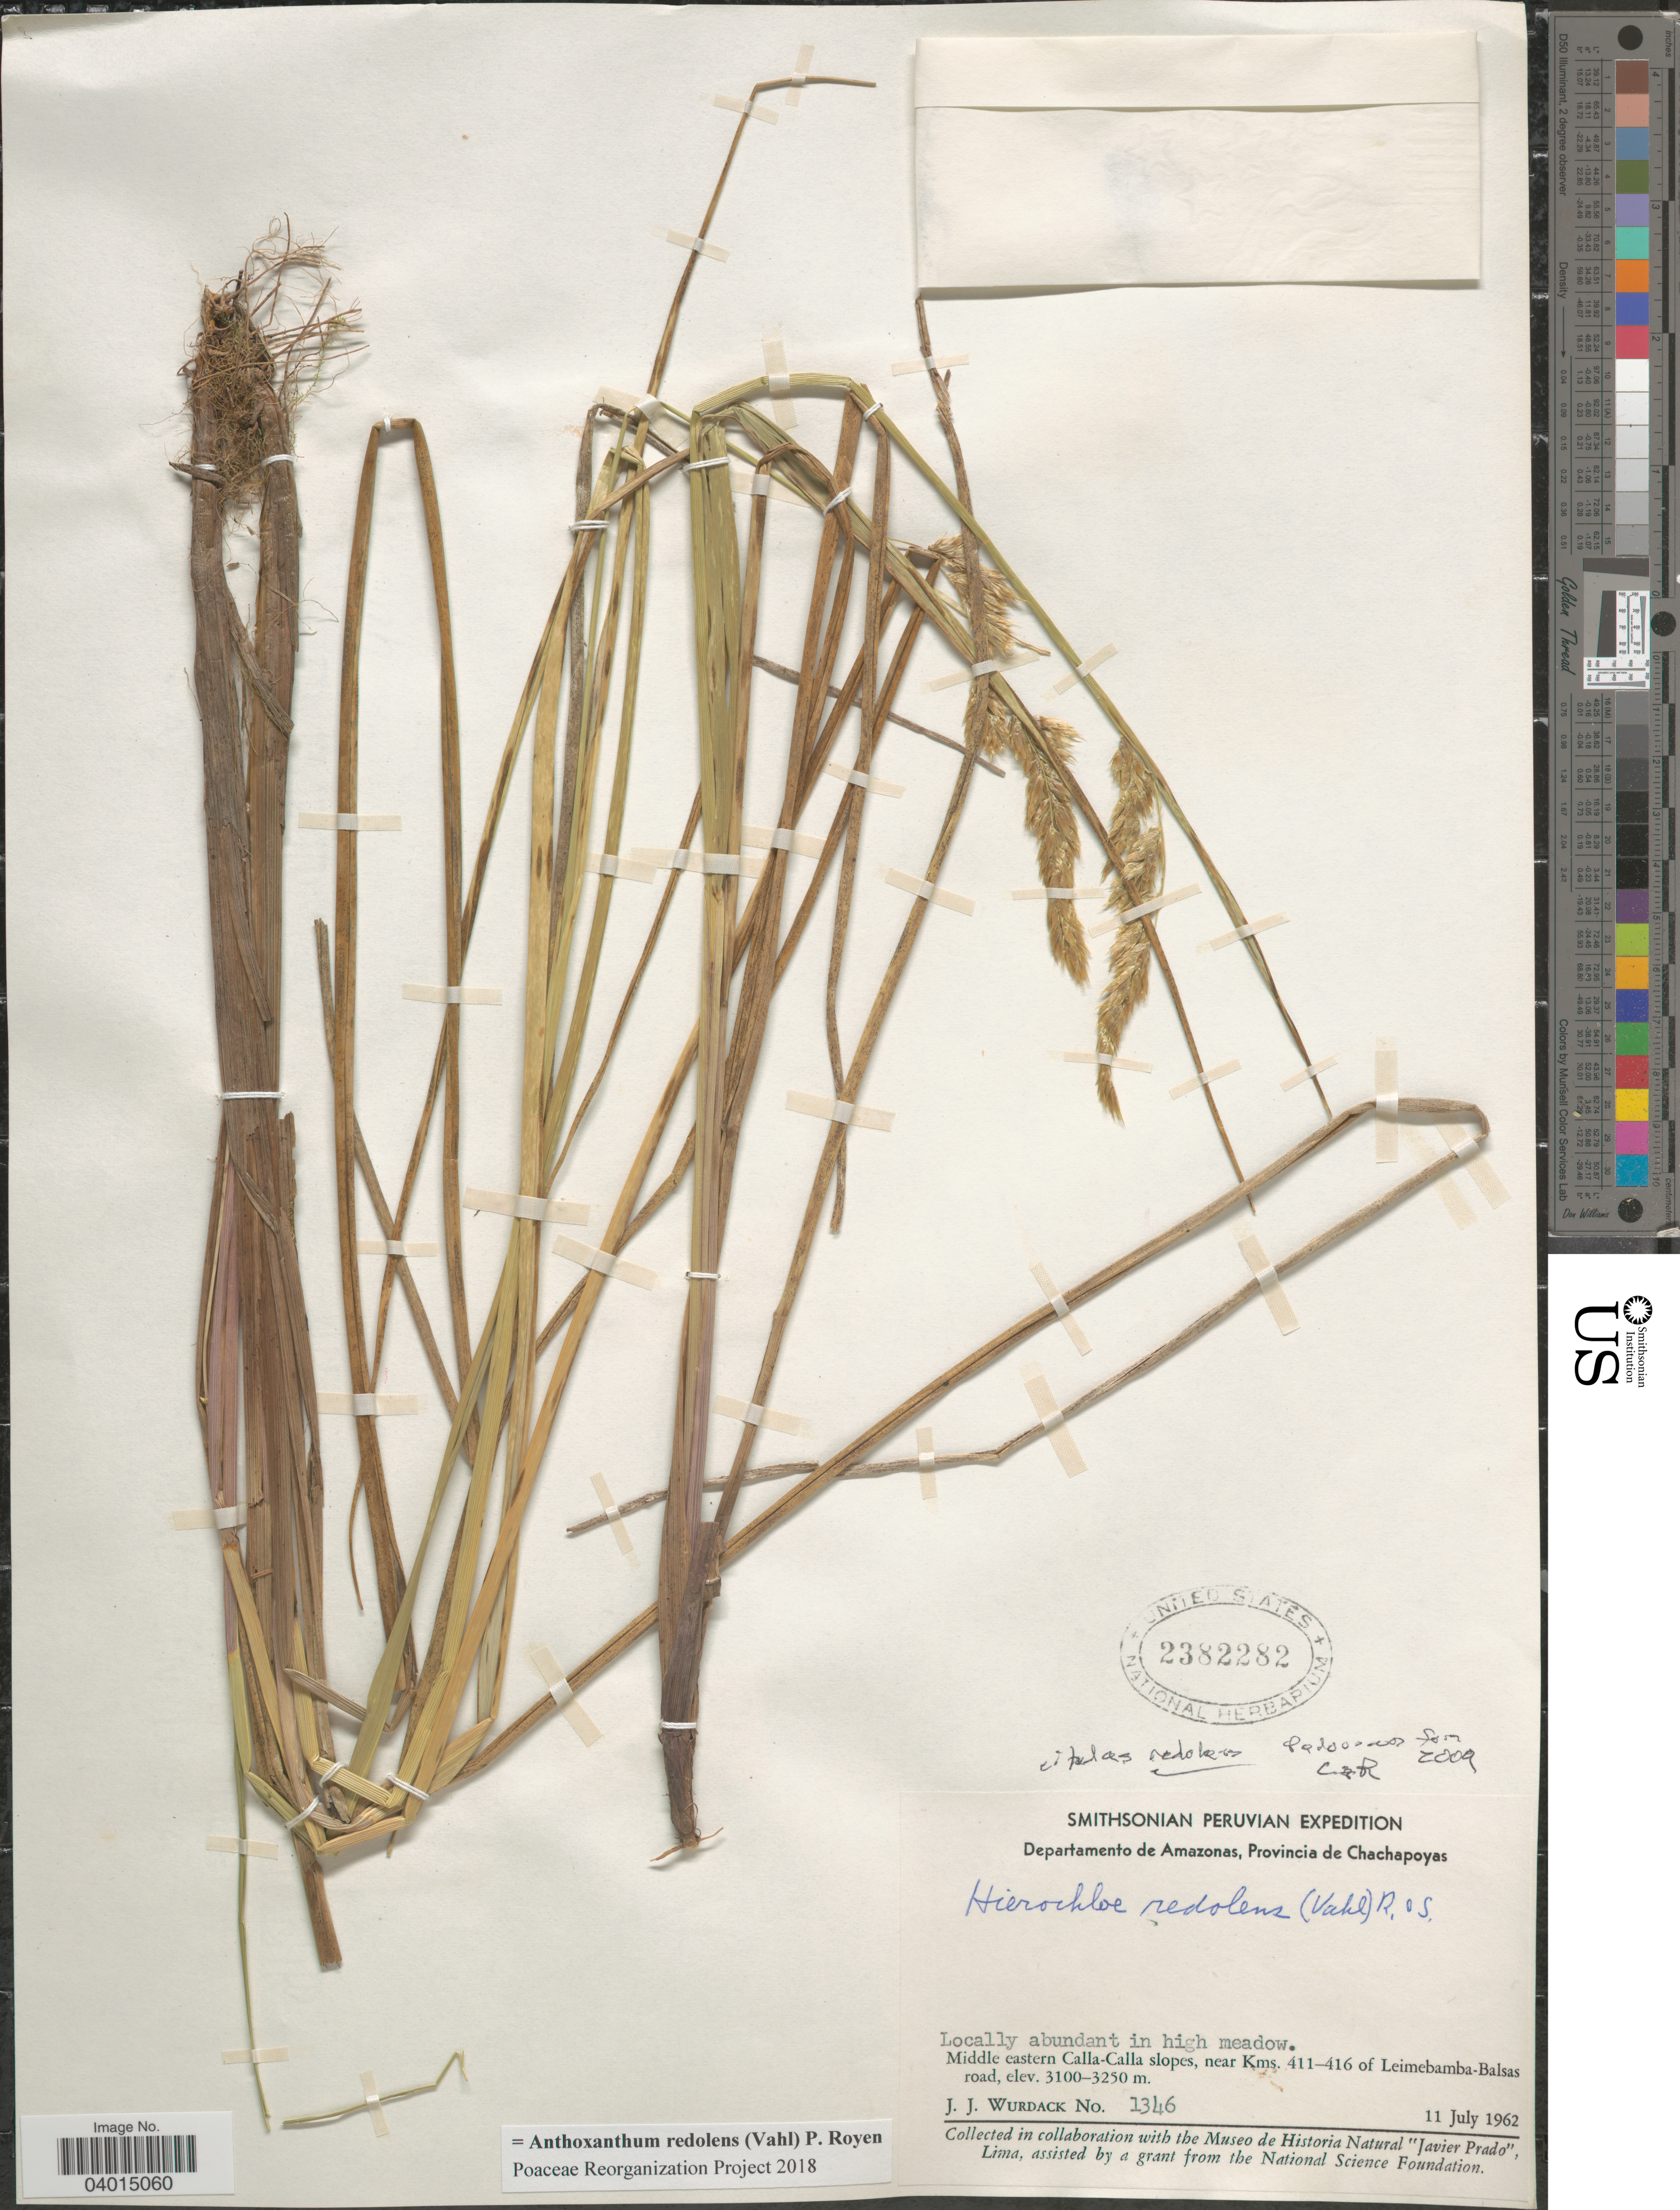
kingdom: Plantae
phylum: Tracheophyta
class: Liliopsida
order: Poales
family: Poaceae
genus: Anthoxanthum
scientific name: Anthoxanthum redolens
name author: (Vahl) P. Royen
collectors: J. J. Wurdack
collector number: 1346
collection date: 1962-07-11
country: Peru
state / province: Amazonas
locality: Departamento de Amazonas, Provincia de Chachapoyas. Middle eastern Calla-Calla slopes, near Kms. 411-416 of Leimebamba-Balsas road.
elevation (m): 3100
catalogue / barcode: US 2382282